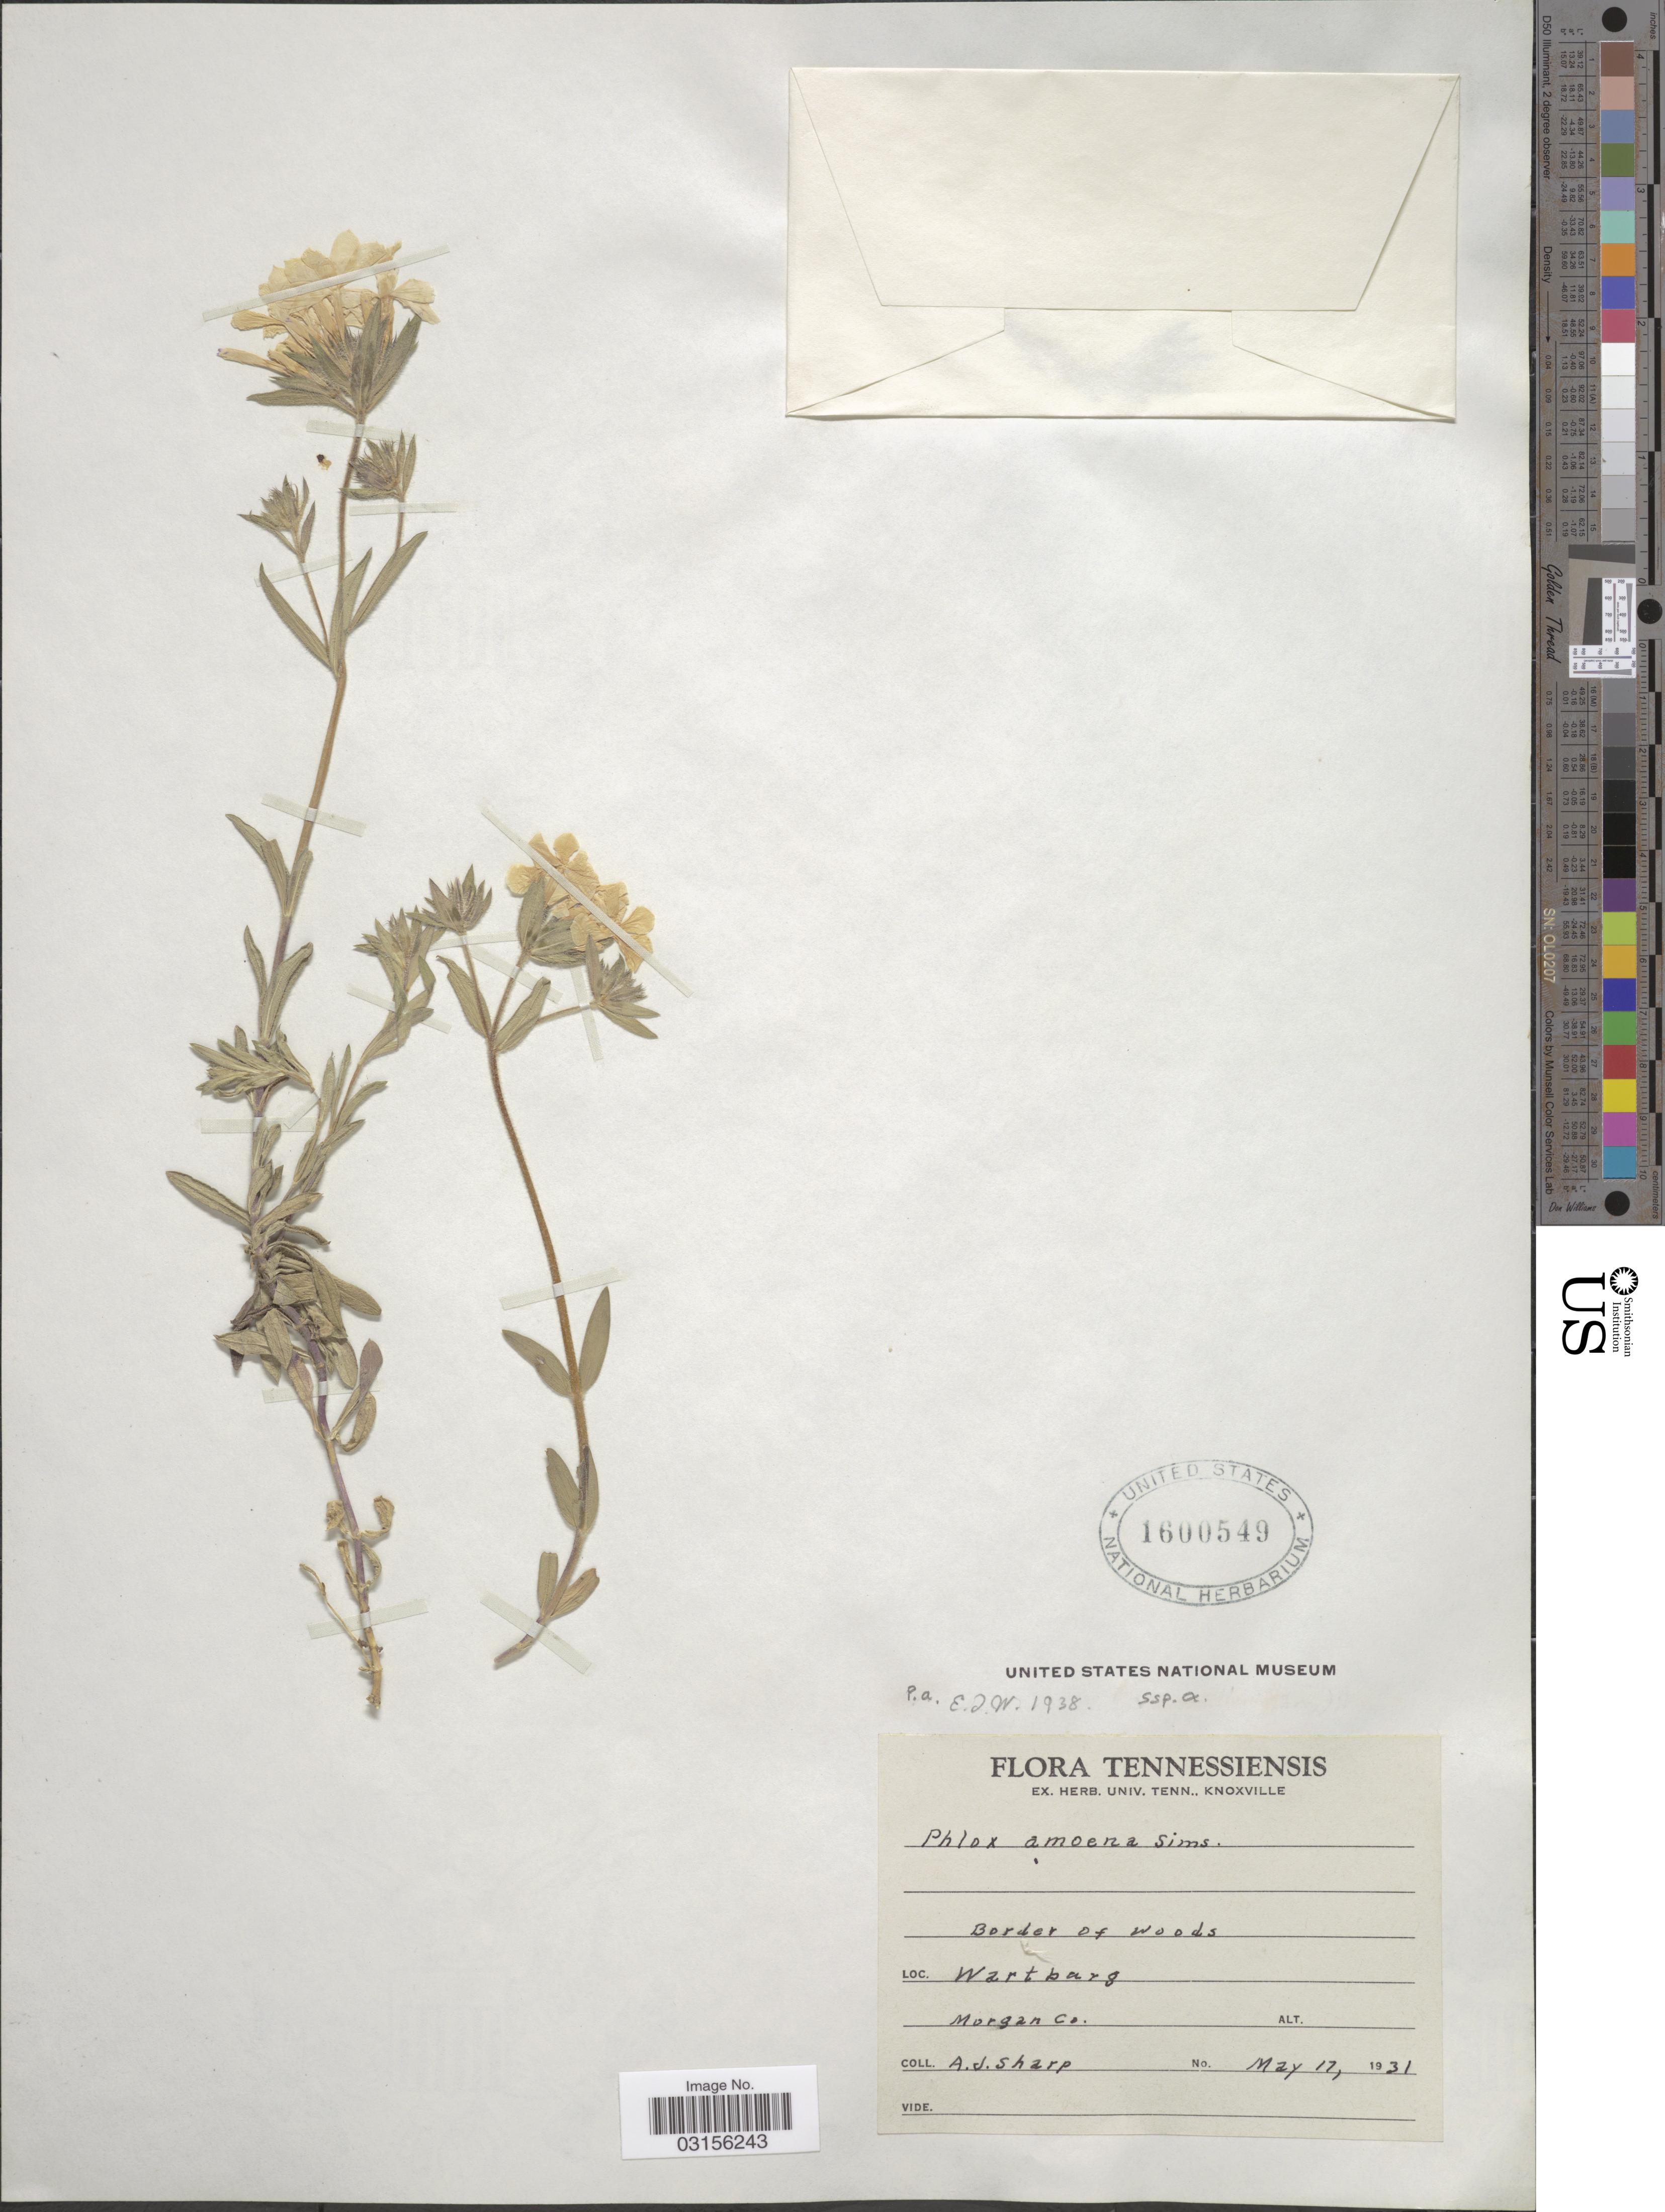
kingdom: Plantae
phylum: Tracheophyta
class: Magnoliopsida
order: Ericales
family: Polemoniaceae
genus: Phlox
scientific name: Phlox amoena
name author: Sims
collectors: A. J. Sharp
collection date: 1931-05-17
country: United States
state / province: Tennessee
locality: Wartbarg. Morgan Co.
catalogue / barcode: US 1600549